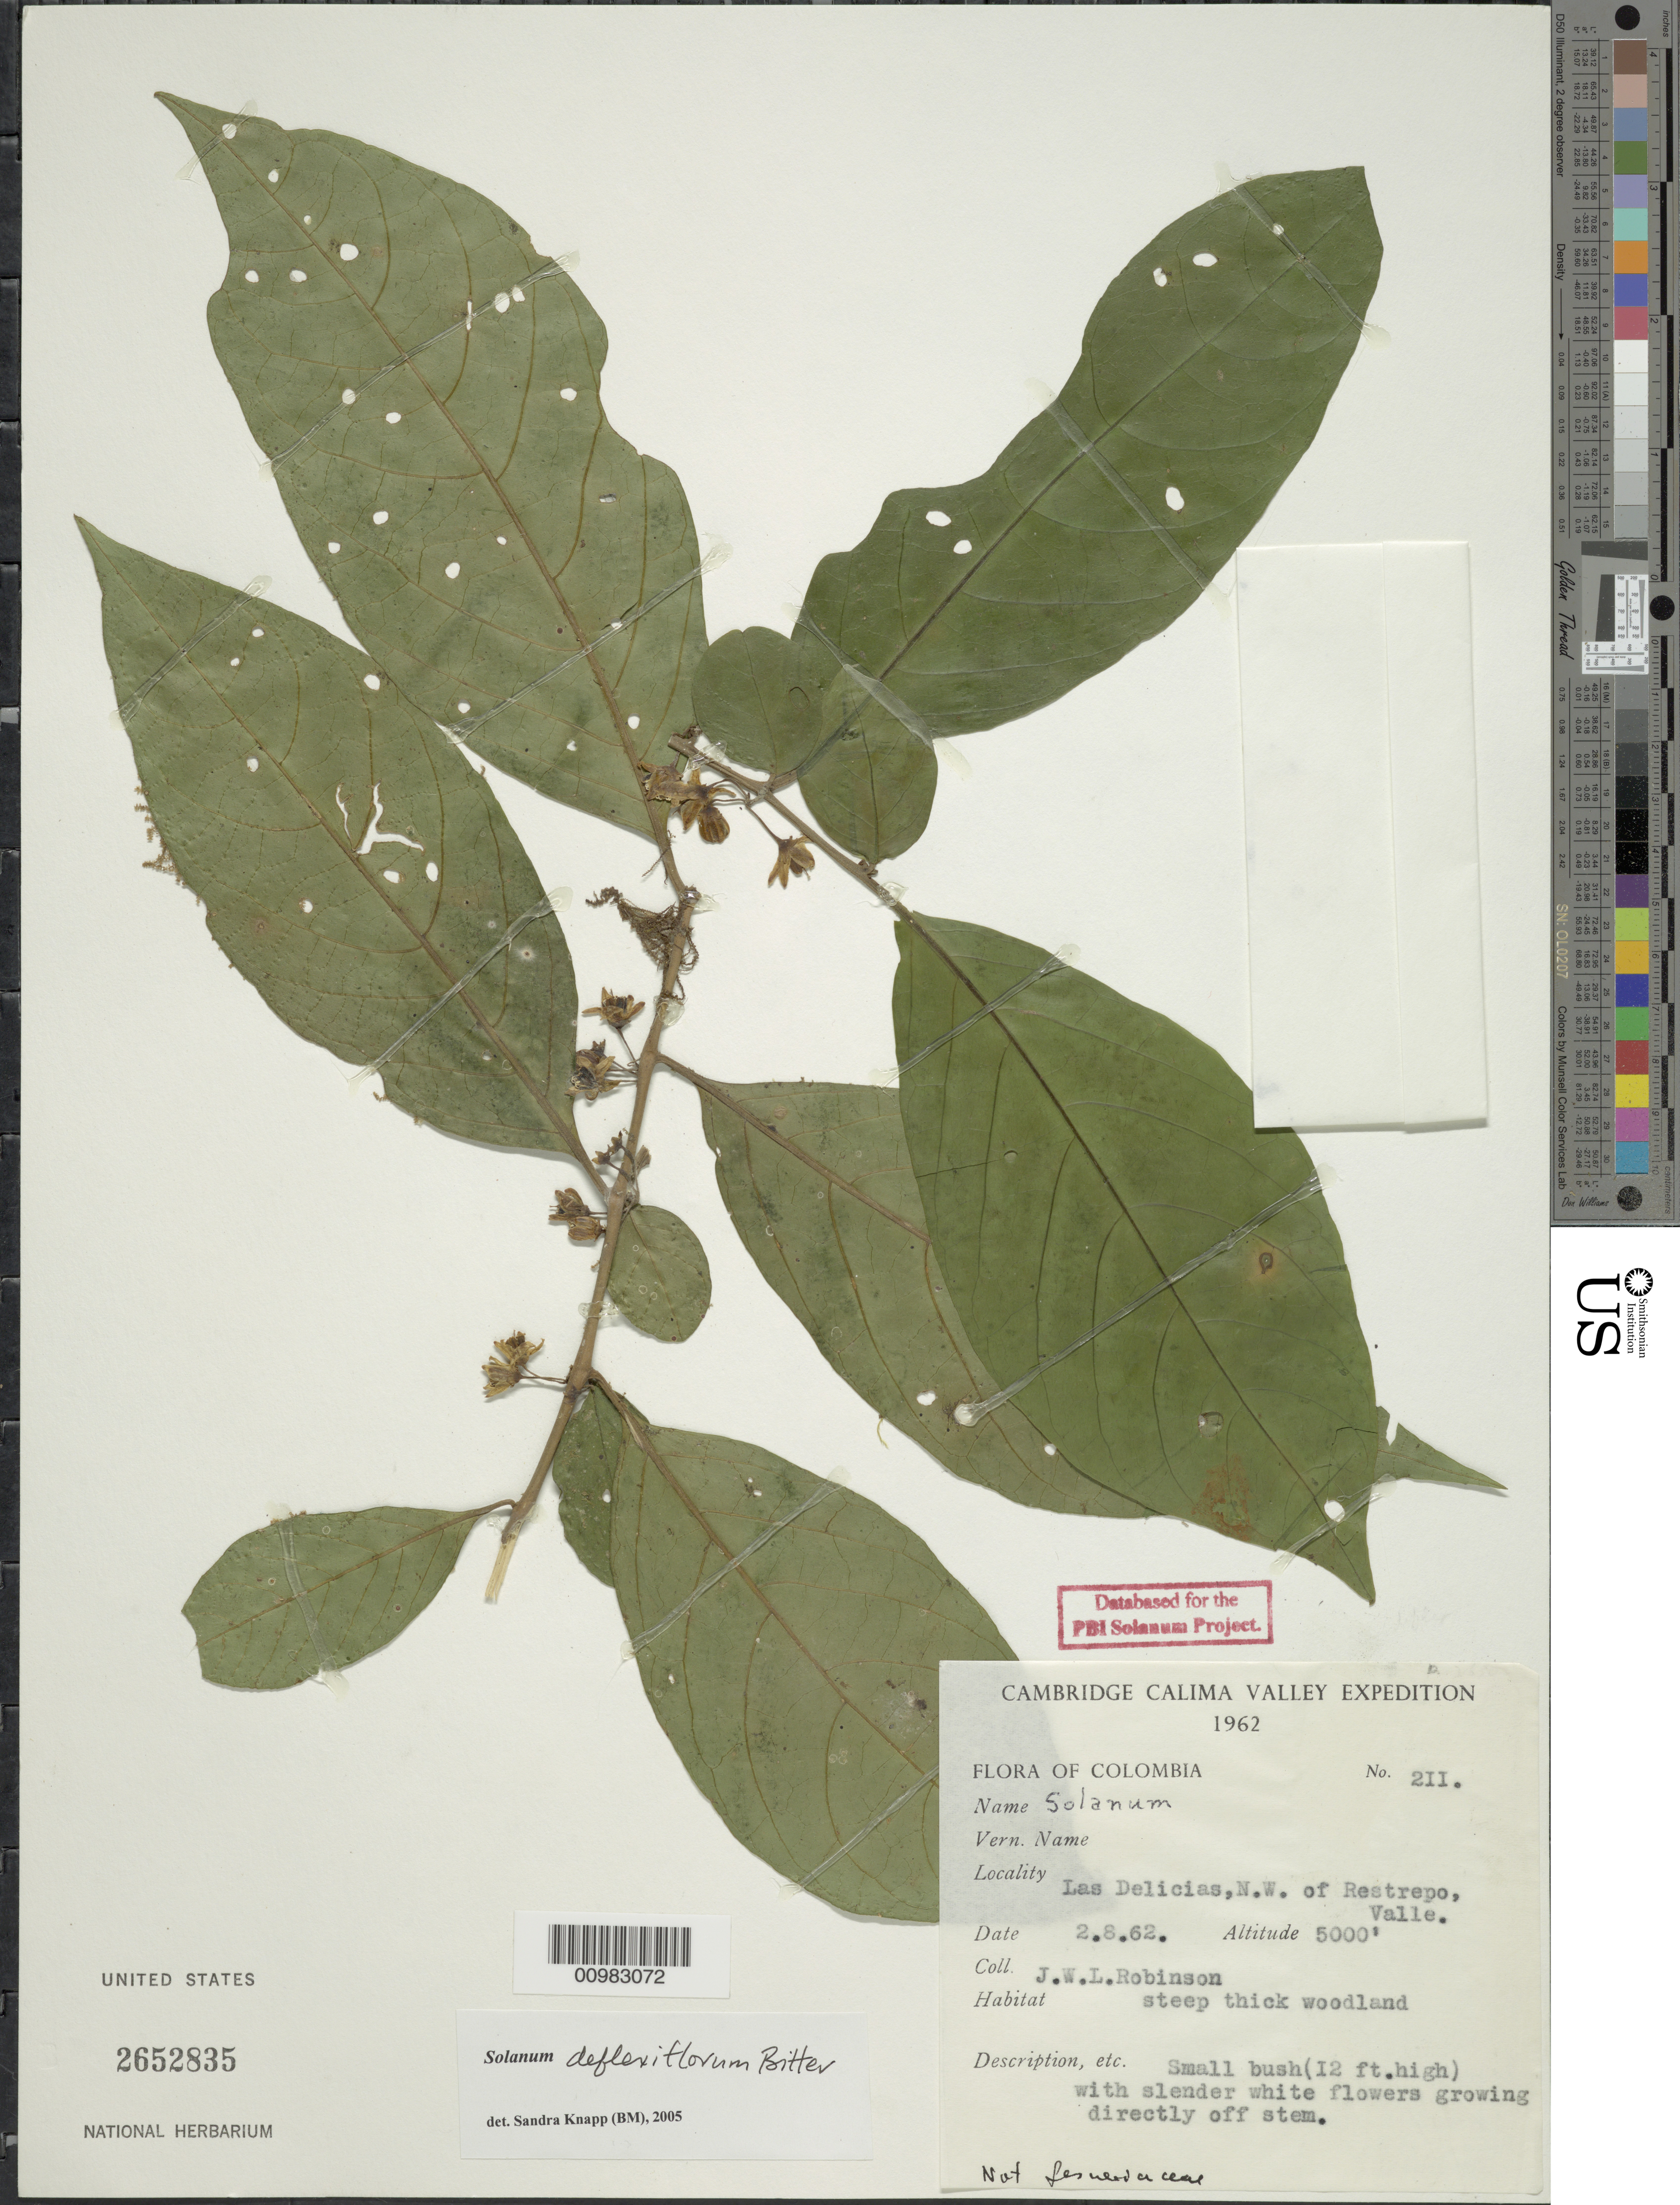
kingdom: Plantae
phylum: Tracheophyta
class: Magnoliopsida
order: Solanales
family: Solanaceae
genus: Solanum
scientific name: Solanum deflexiflorum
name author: Bitter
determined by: Knapp, S. D.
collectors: J. W. Robinson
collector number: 211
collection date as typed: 2 Aug 1962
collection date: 1962-08-02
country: Colombia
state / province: Valle del Cauca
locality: Las Delicias, NW of Restrepo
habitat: steep thick woodland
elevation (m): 1500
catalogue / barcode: US 2652835